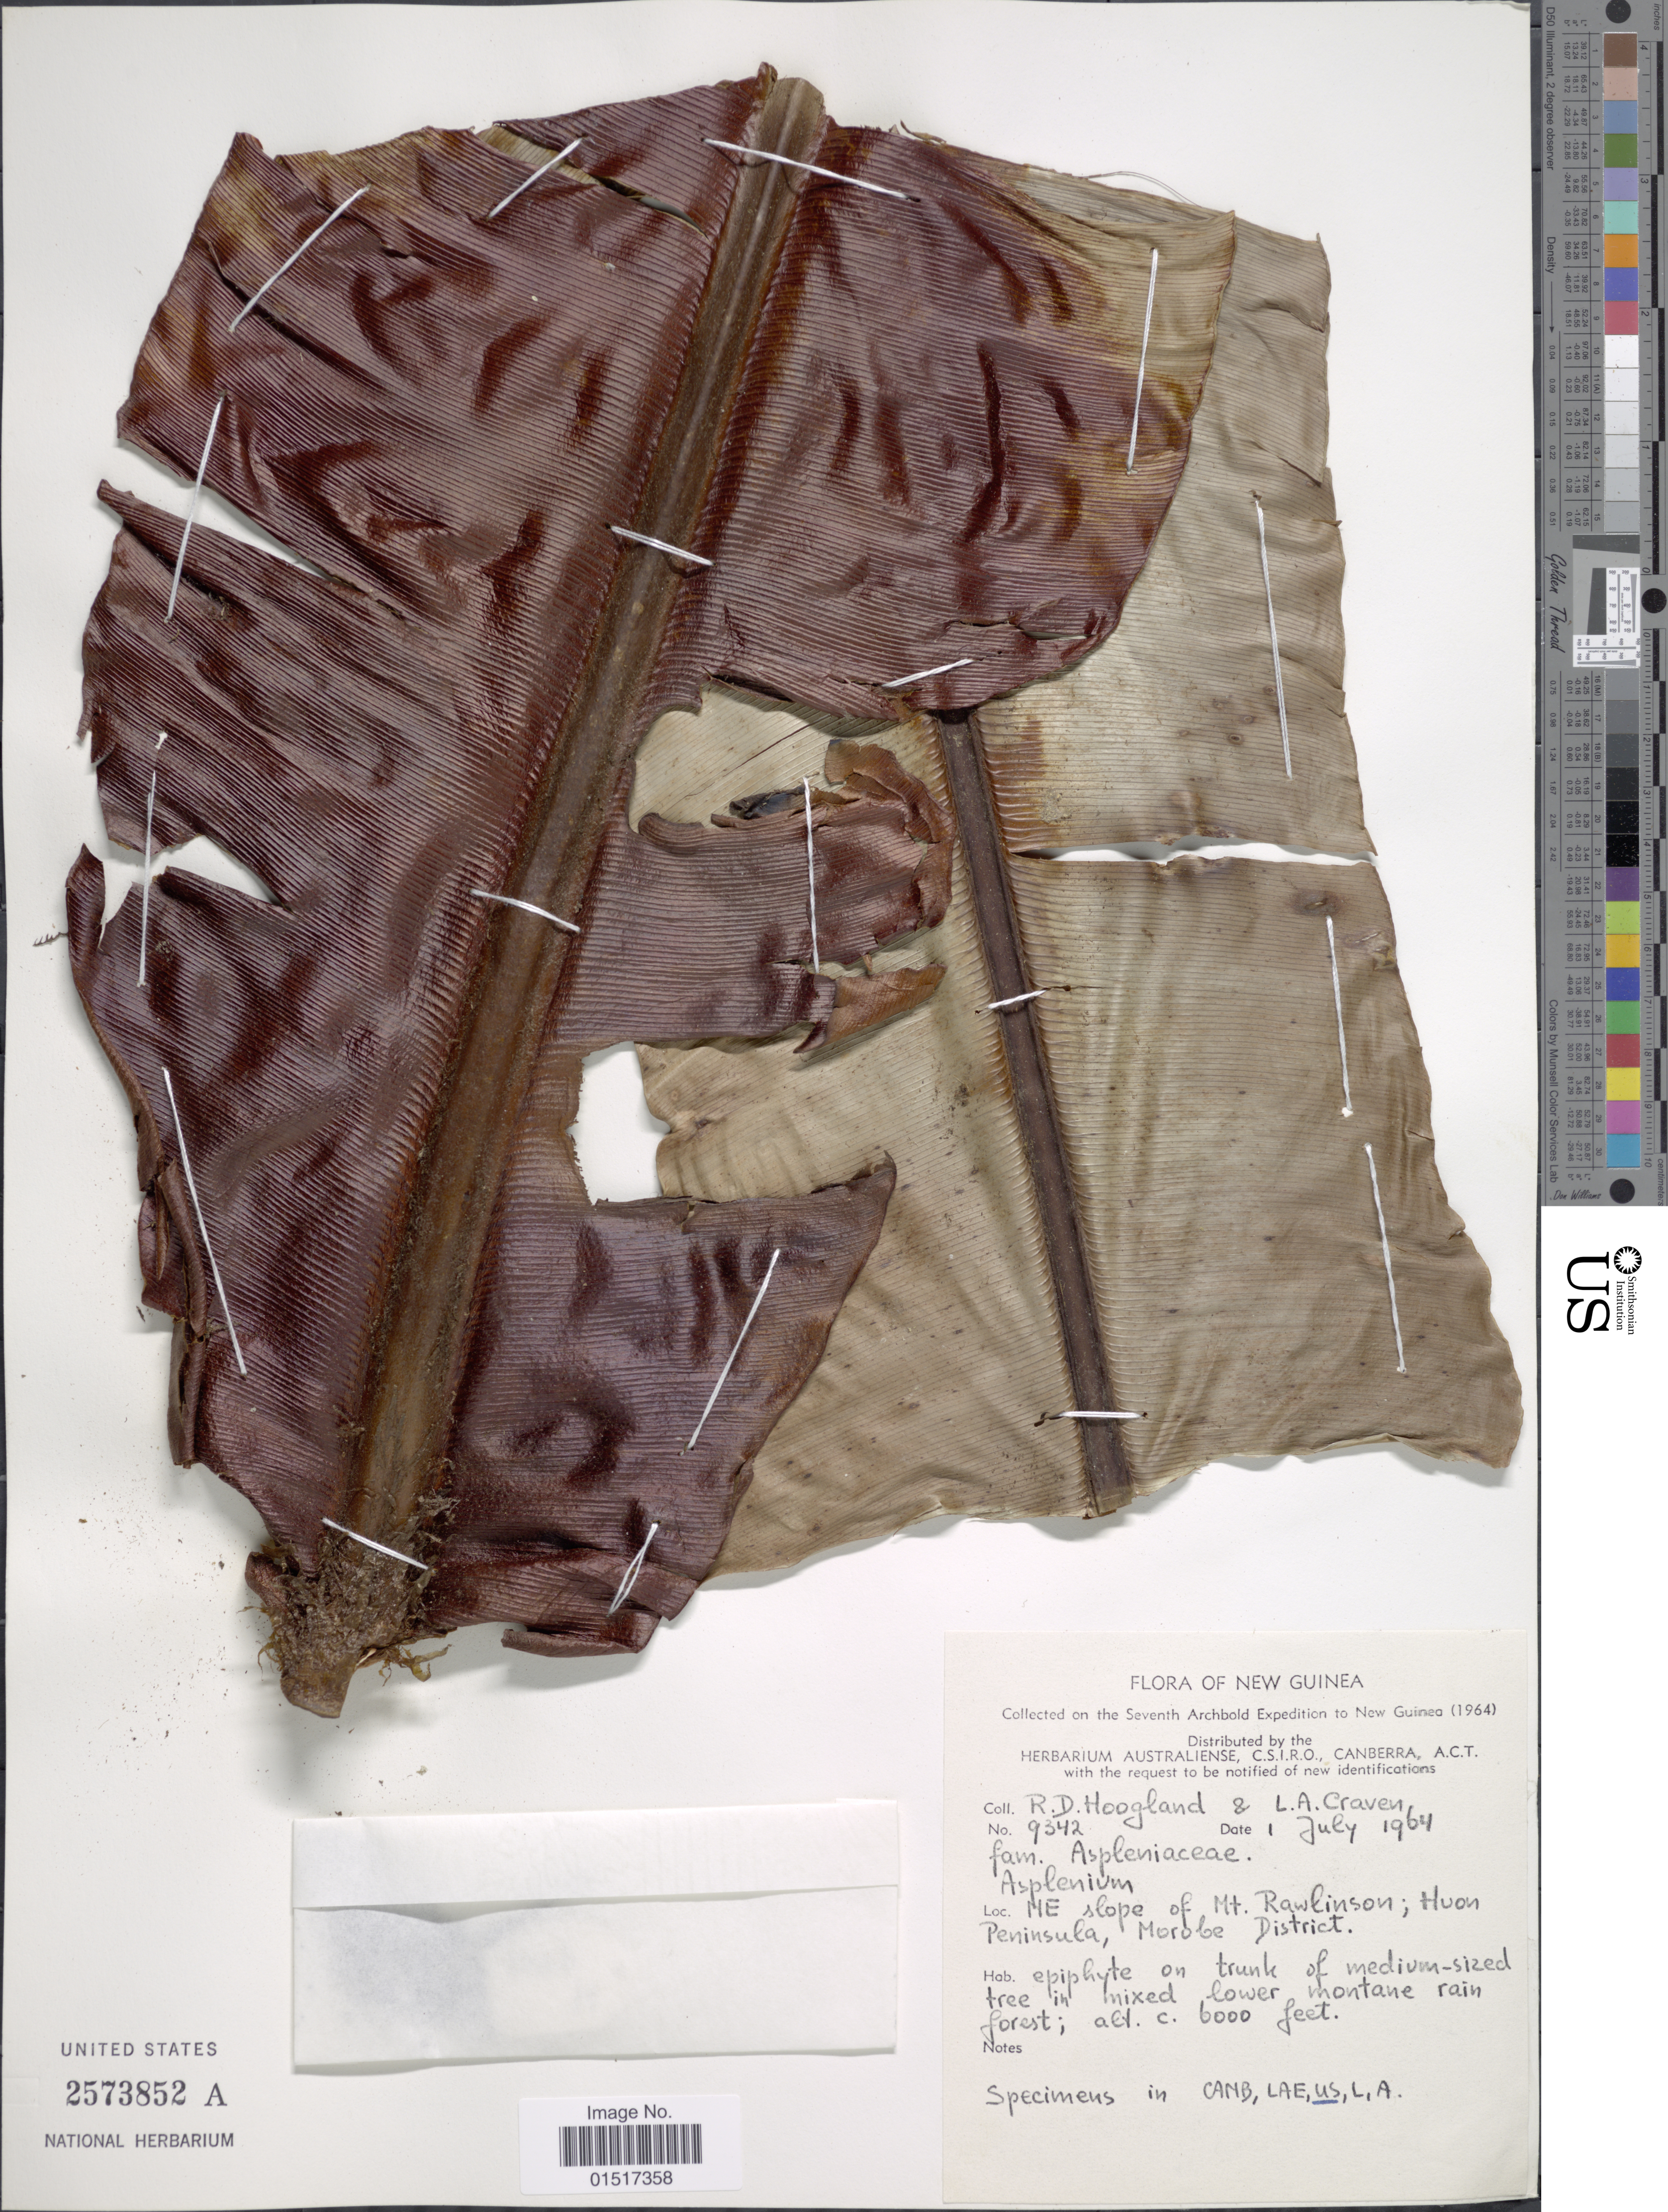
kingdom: Plantae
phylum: Tracheophyta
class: Polypodiopsida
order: Polypodiales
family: Aspleniaceae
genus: Asplenium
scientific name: Asplenium sp.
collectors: R. D. Hoogland & L. A. Craven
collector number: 9342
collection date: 1964-07-01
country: Papua New Guinea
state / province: Morobe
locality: New Guinea. NE slope of Mt. Rawlinson; Huon Peninsula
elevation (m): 1829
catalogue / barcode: US 2573852A